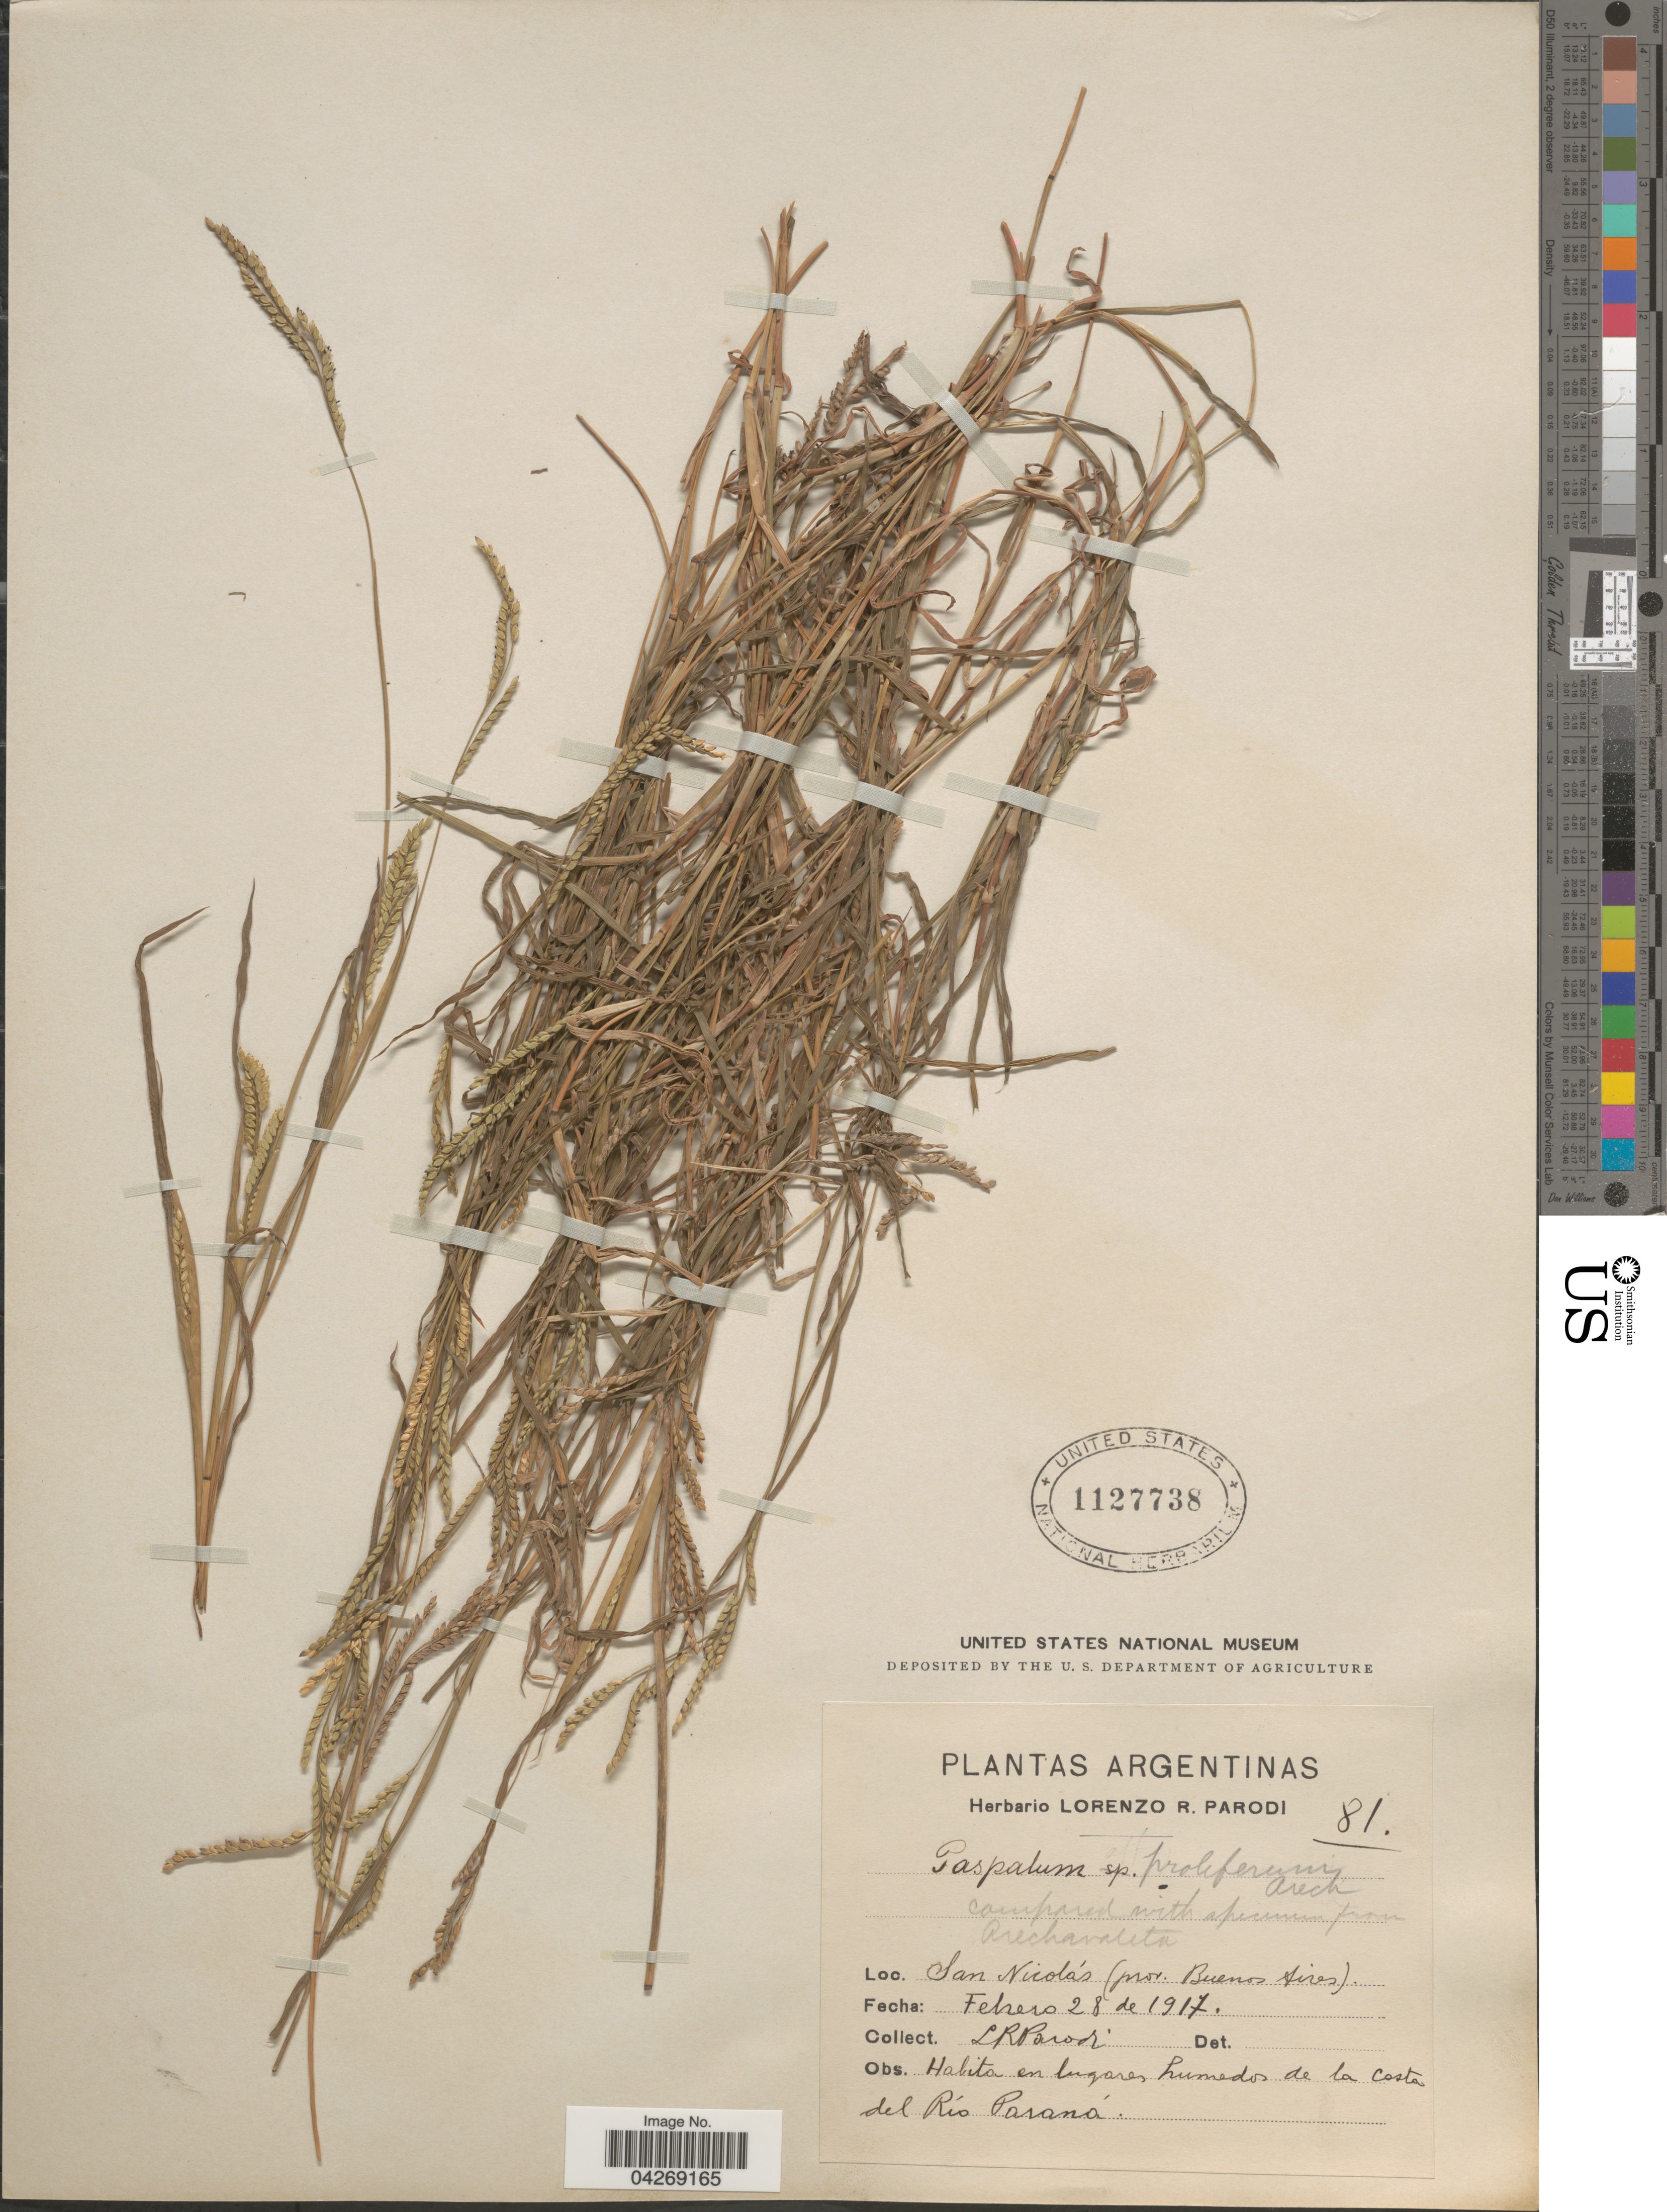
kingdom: Plantae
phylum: Tracheophyta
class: Liliopsida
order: Poales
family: Poaceae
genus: Paspalum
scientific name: Paspalum denticulatum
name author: Trin.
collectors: L. R. Parodi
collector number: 81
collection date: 1917-02-28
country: Argentina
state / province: Buenos Aires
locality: San Nicolás. En lugares humedos de la costa del Río Paraná.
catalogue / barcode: US 1127738